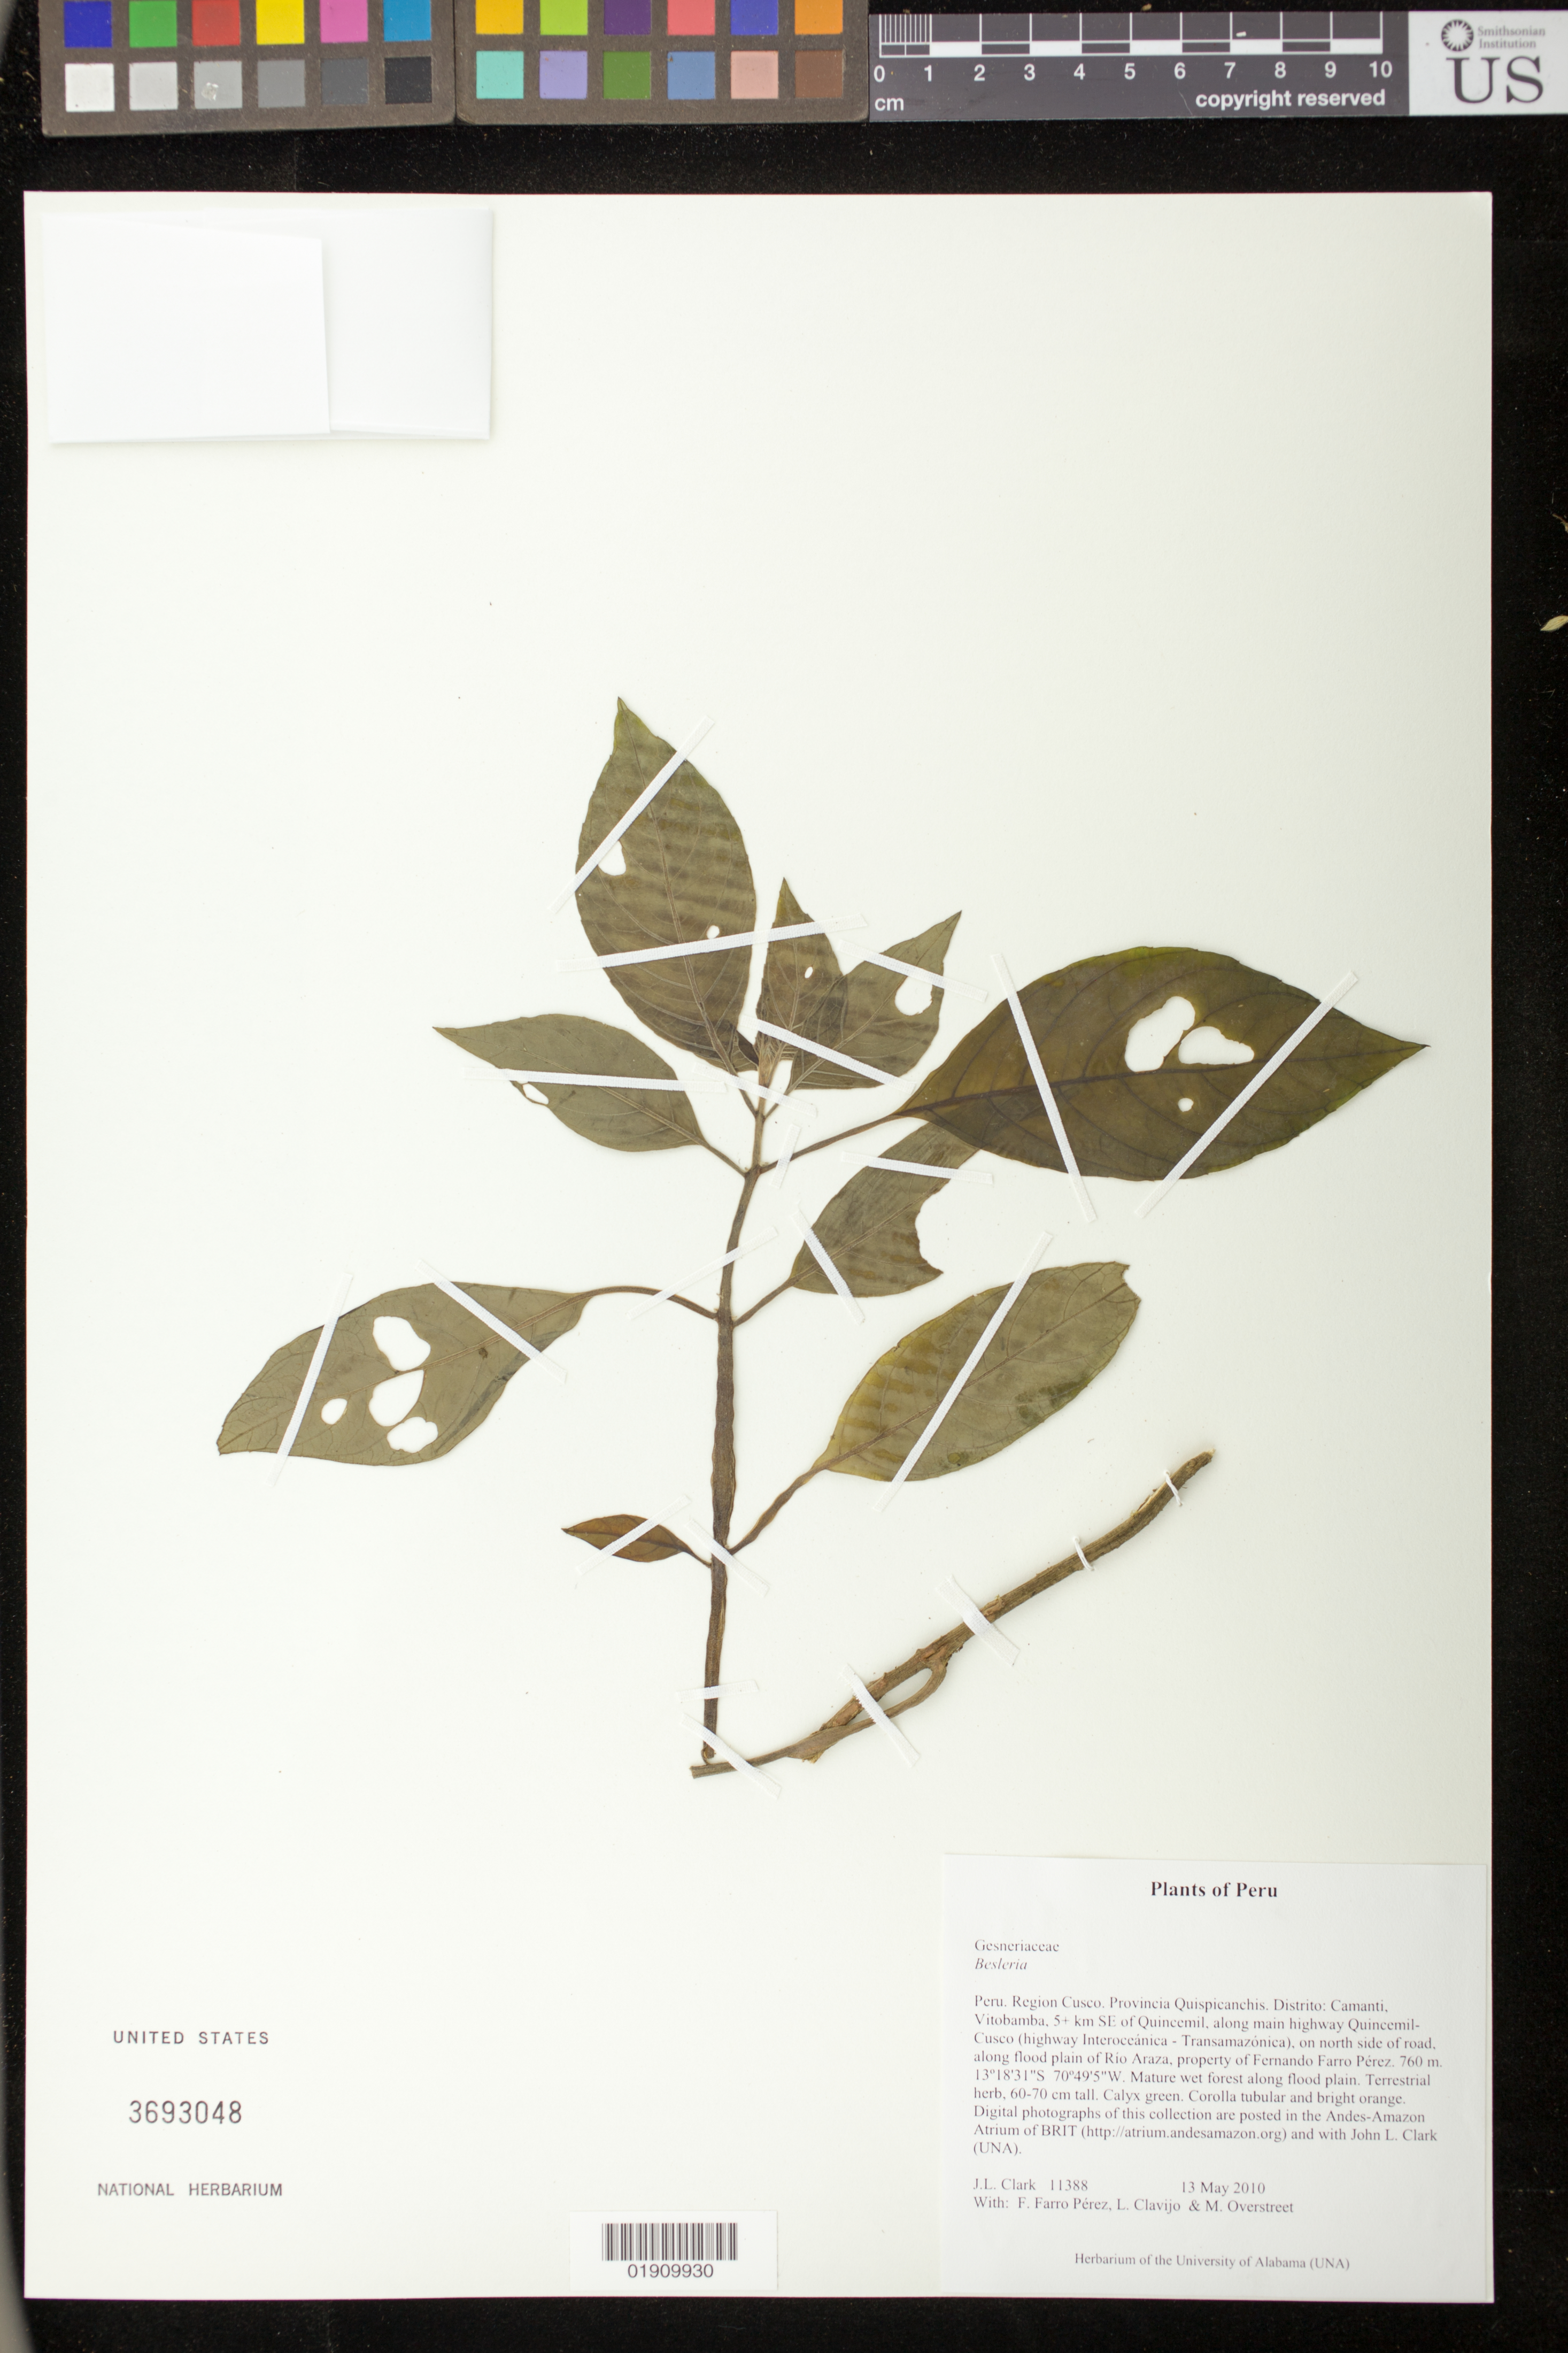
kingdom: Plantae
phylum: Tracheophyta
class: Magnoliopsida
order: Lamiales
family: Gesneriaceae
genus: Besleria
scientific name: Besleria sp.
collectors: J. L. Clark, F. Perez, L. Clavijo & M. Overstreet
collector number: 11388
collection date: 2010-05-13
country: Peru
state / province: Cusco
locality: Provincia Quispicanchis: Distrito: Camanti, Vitobamba, 5+ km SE of Quincemil, along main highway Quincemil-Cusco (highway Interoceanica - Transamazonica), on north side of road, along flood plain of Rio Araza, property of Fernando Farro Perez.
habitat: Mature wet forest along flood plain.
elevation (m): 760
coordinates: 13 18 31 S, 70 49 5 W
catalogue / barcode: US 3693048